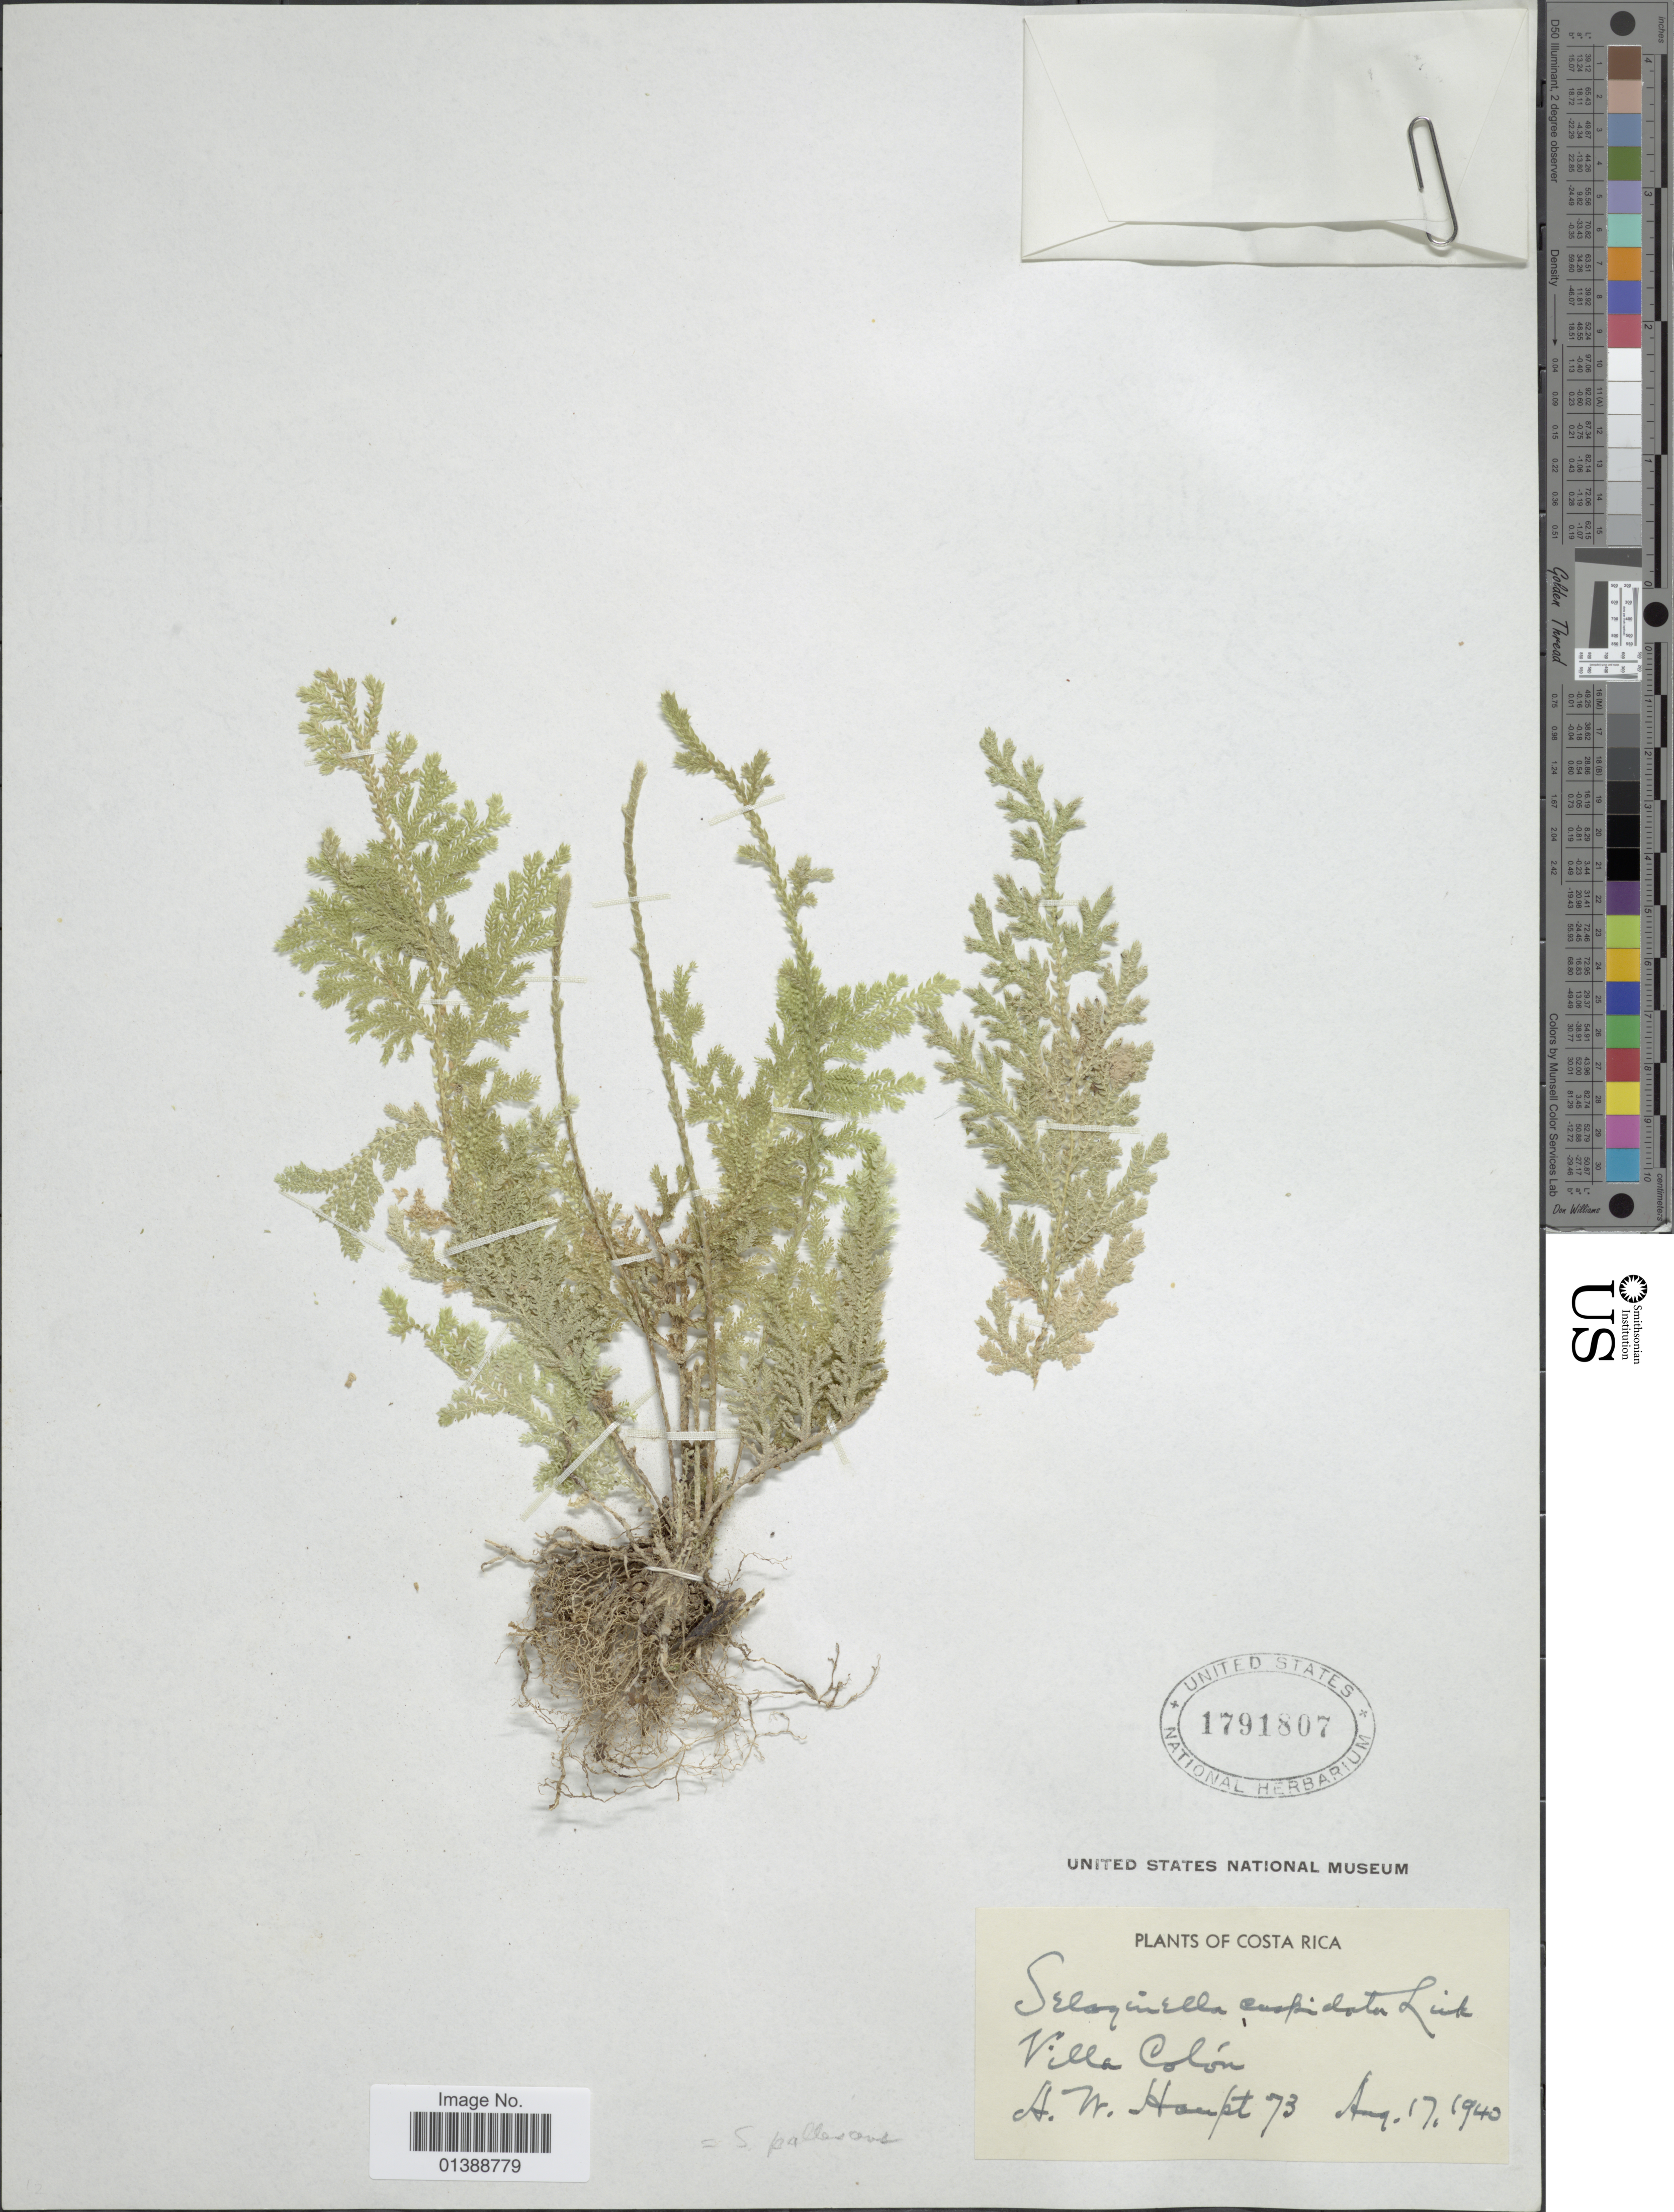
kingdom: Plantae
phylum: Tracheophyta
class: Lycopodiopsida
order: Selaginellales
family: Selaginellaceae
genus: Selaginella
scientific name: Selaginella pallescens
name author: (C. Presl) Spring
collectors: A. Haupt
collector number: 73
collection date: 1940-08-17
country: Costa Rica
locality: Villa Colón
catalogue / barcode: US 1791807